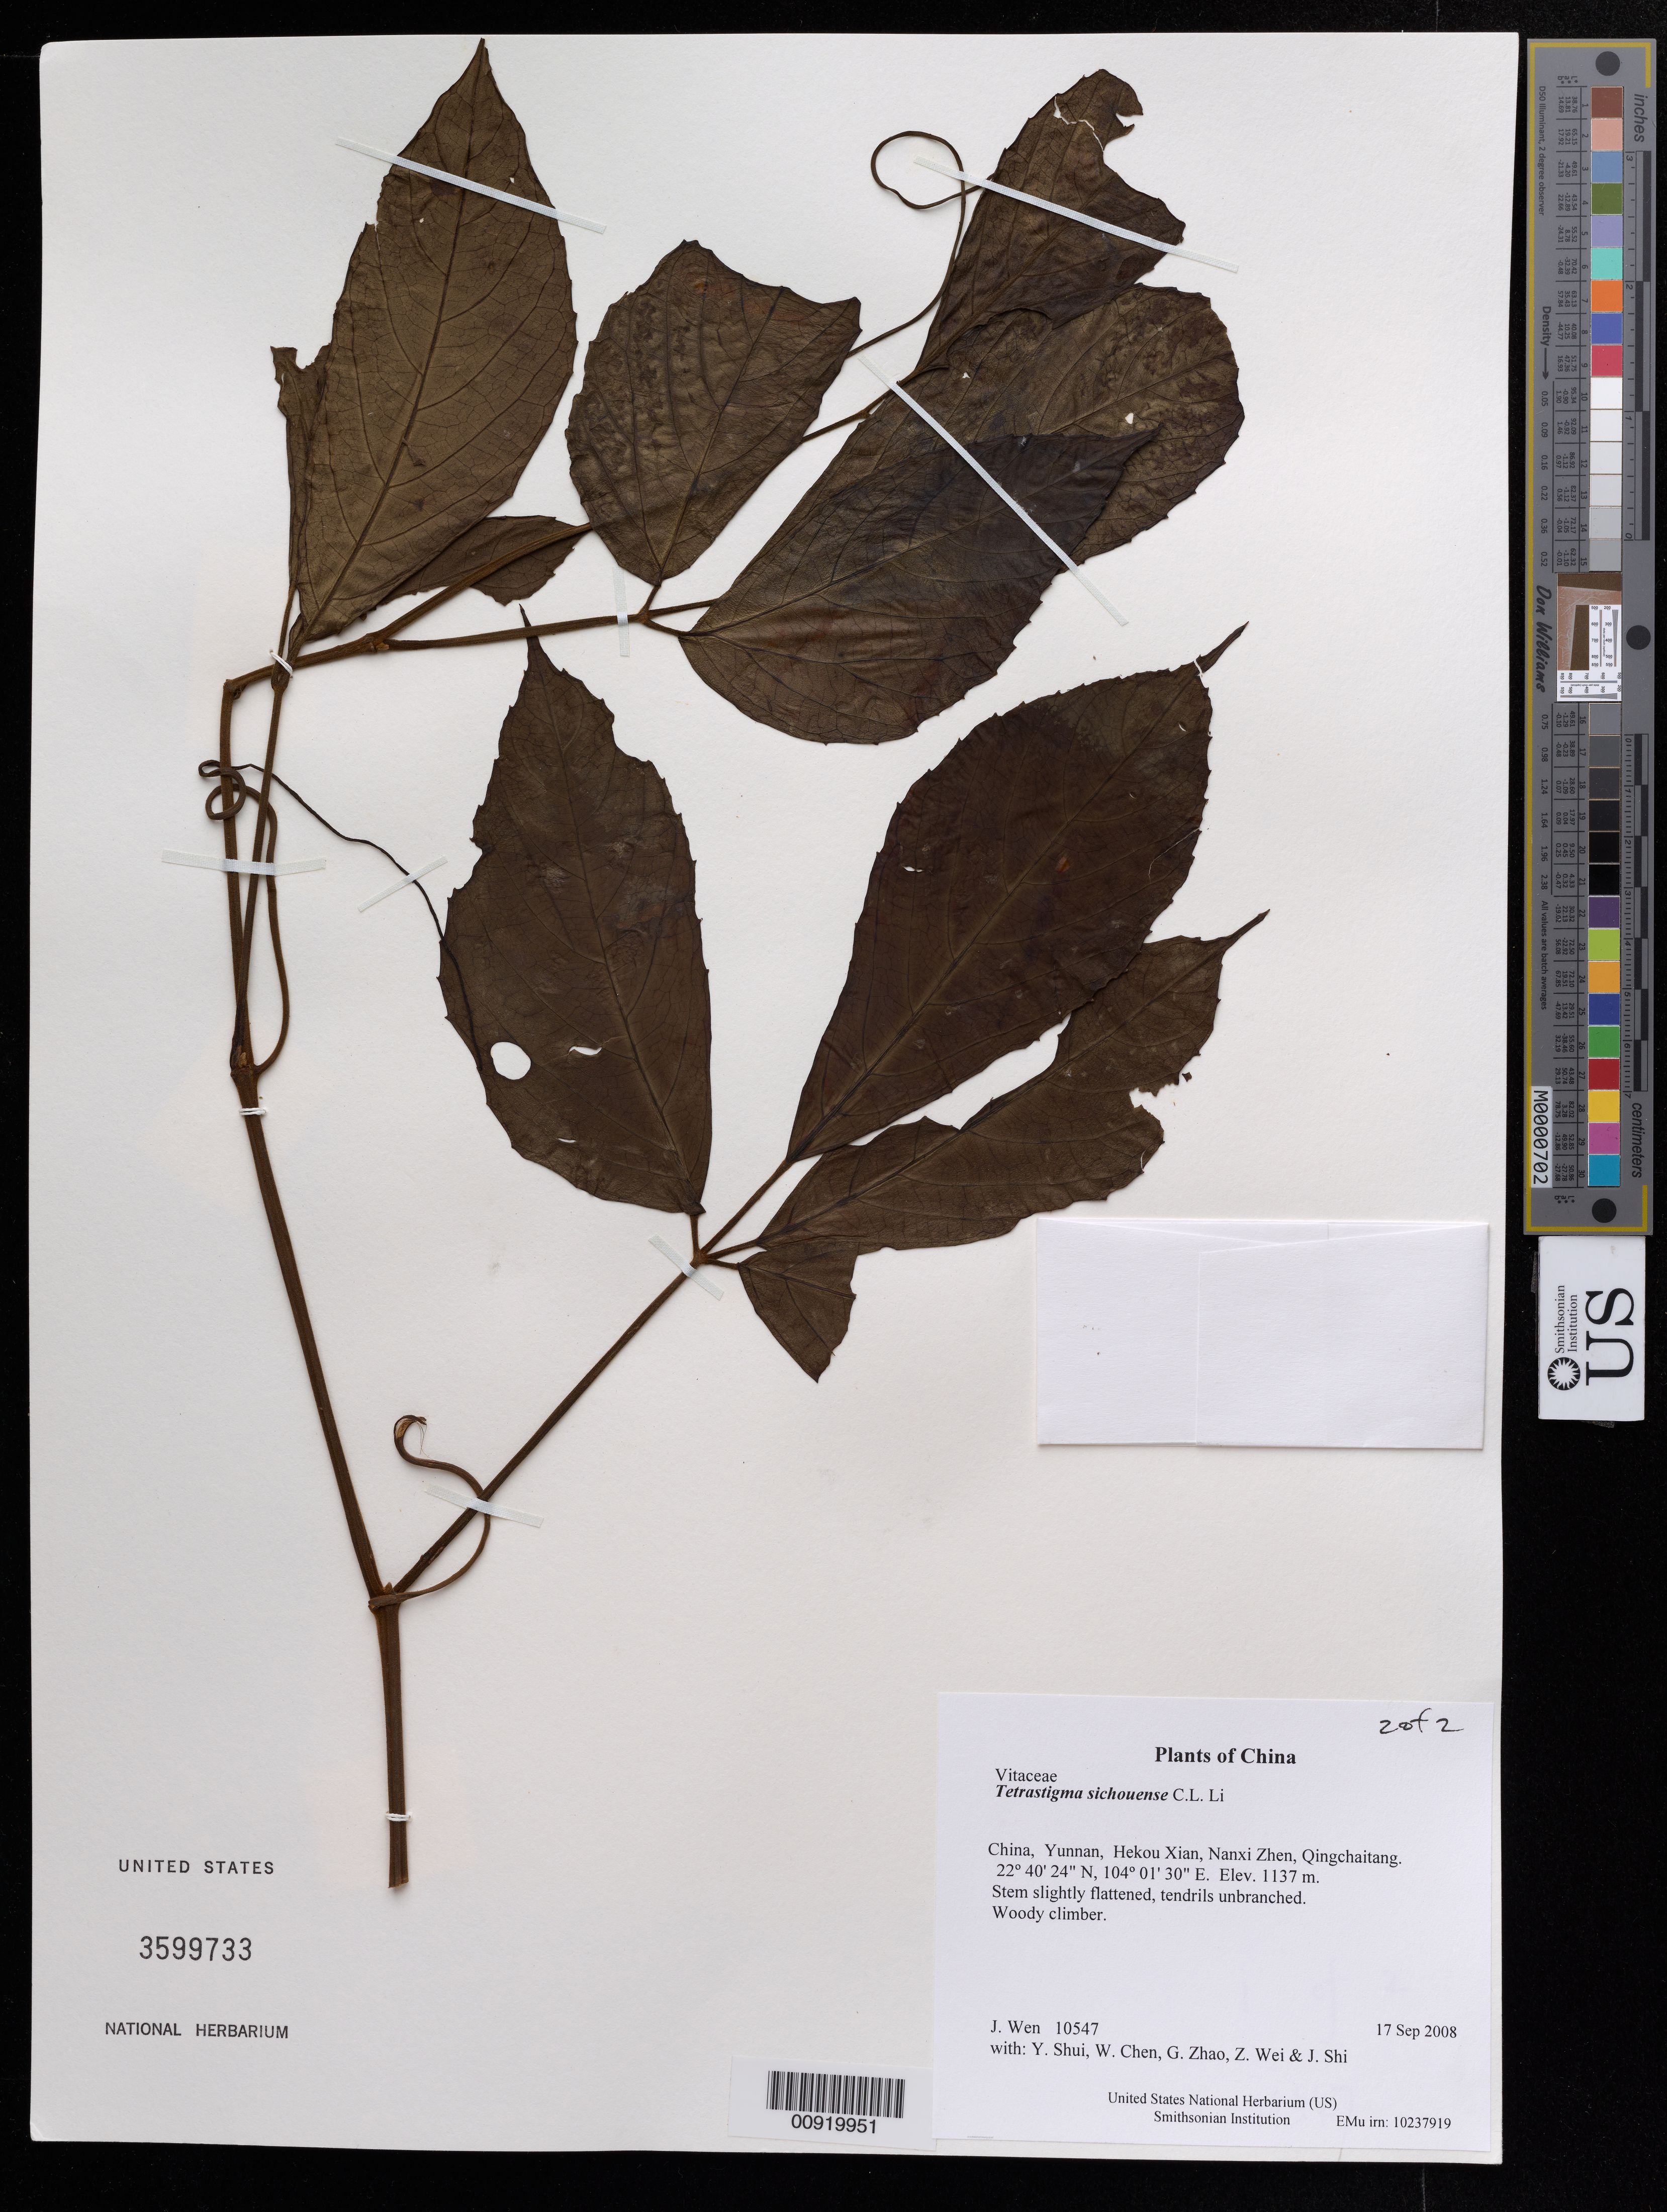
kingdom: Plantae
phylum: Tracheophyta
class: Magnoliopsida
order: Vitales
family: Vitaceae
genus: Tetrastigma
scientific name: Tetrastigma sichouense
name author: C.L. Li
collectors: J. Wen, Y. Shui, W. Chen, G. Zhao, Z. Wei & J. Shi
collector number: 10547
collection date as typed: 17 Sep 2008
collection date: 2008-09-17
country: China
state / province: Yunnan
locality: Hekou Xian, Nanxi Zhen, Qingchaitang.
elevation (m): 1137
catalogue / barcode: US 3599733